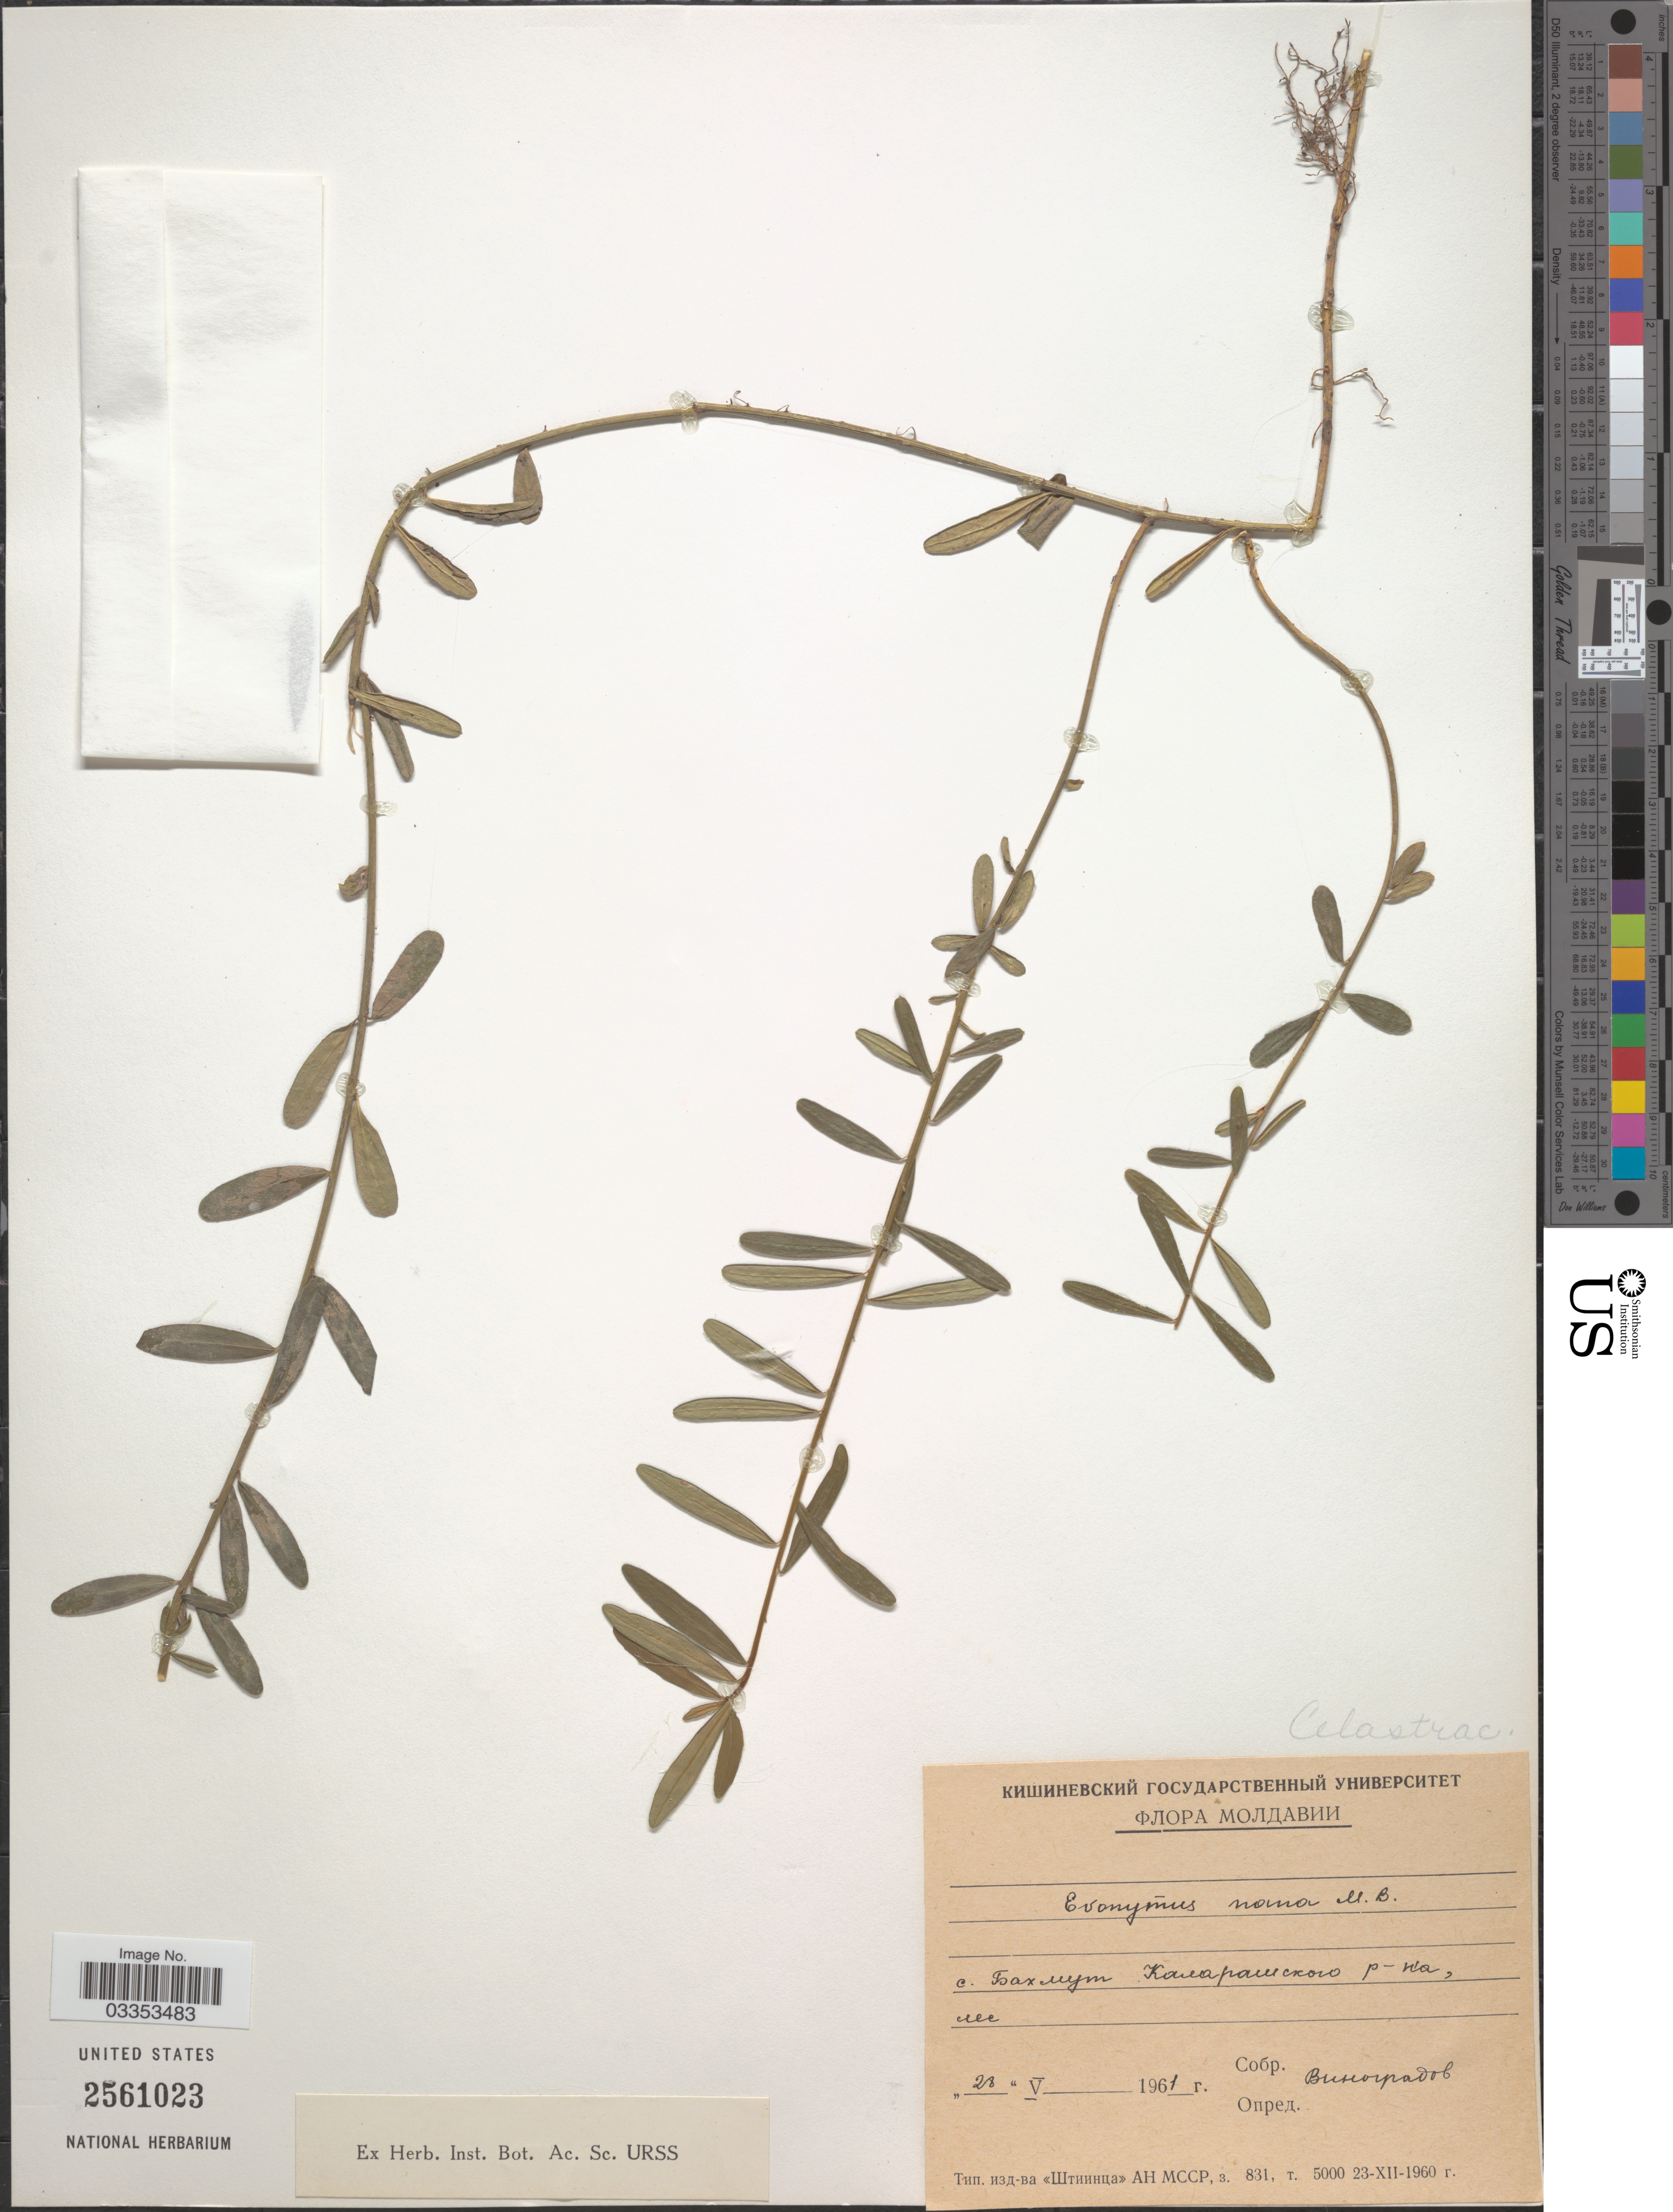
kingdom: Plantae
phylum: Tracheophyta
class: Magnoliopsida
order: Celastrales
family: Celastraceae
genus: Euonymus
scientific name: Euonymus nanus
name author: M. Bieb.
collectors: Vinogradov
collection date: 1961-05-28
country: Moldova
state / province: Călăraşi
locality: Village Bahmut.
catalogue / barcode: US 2561023